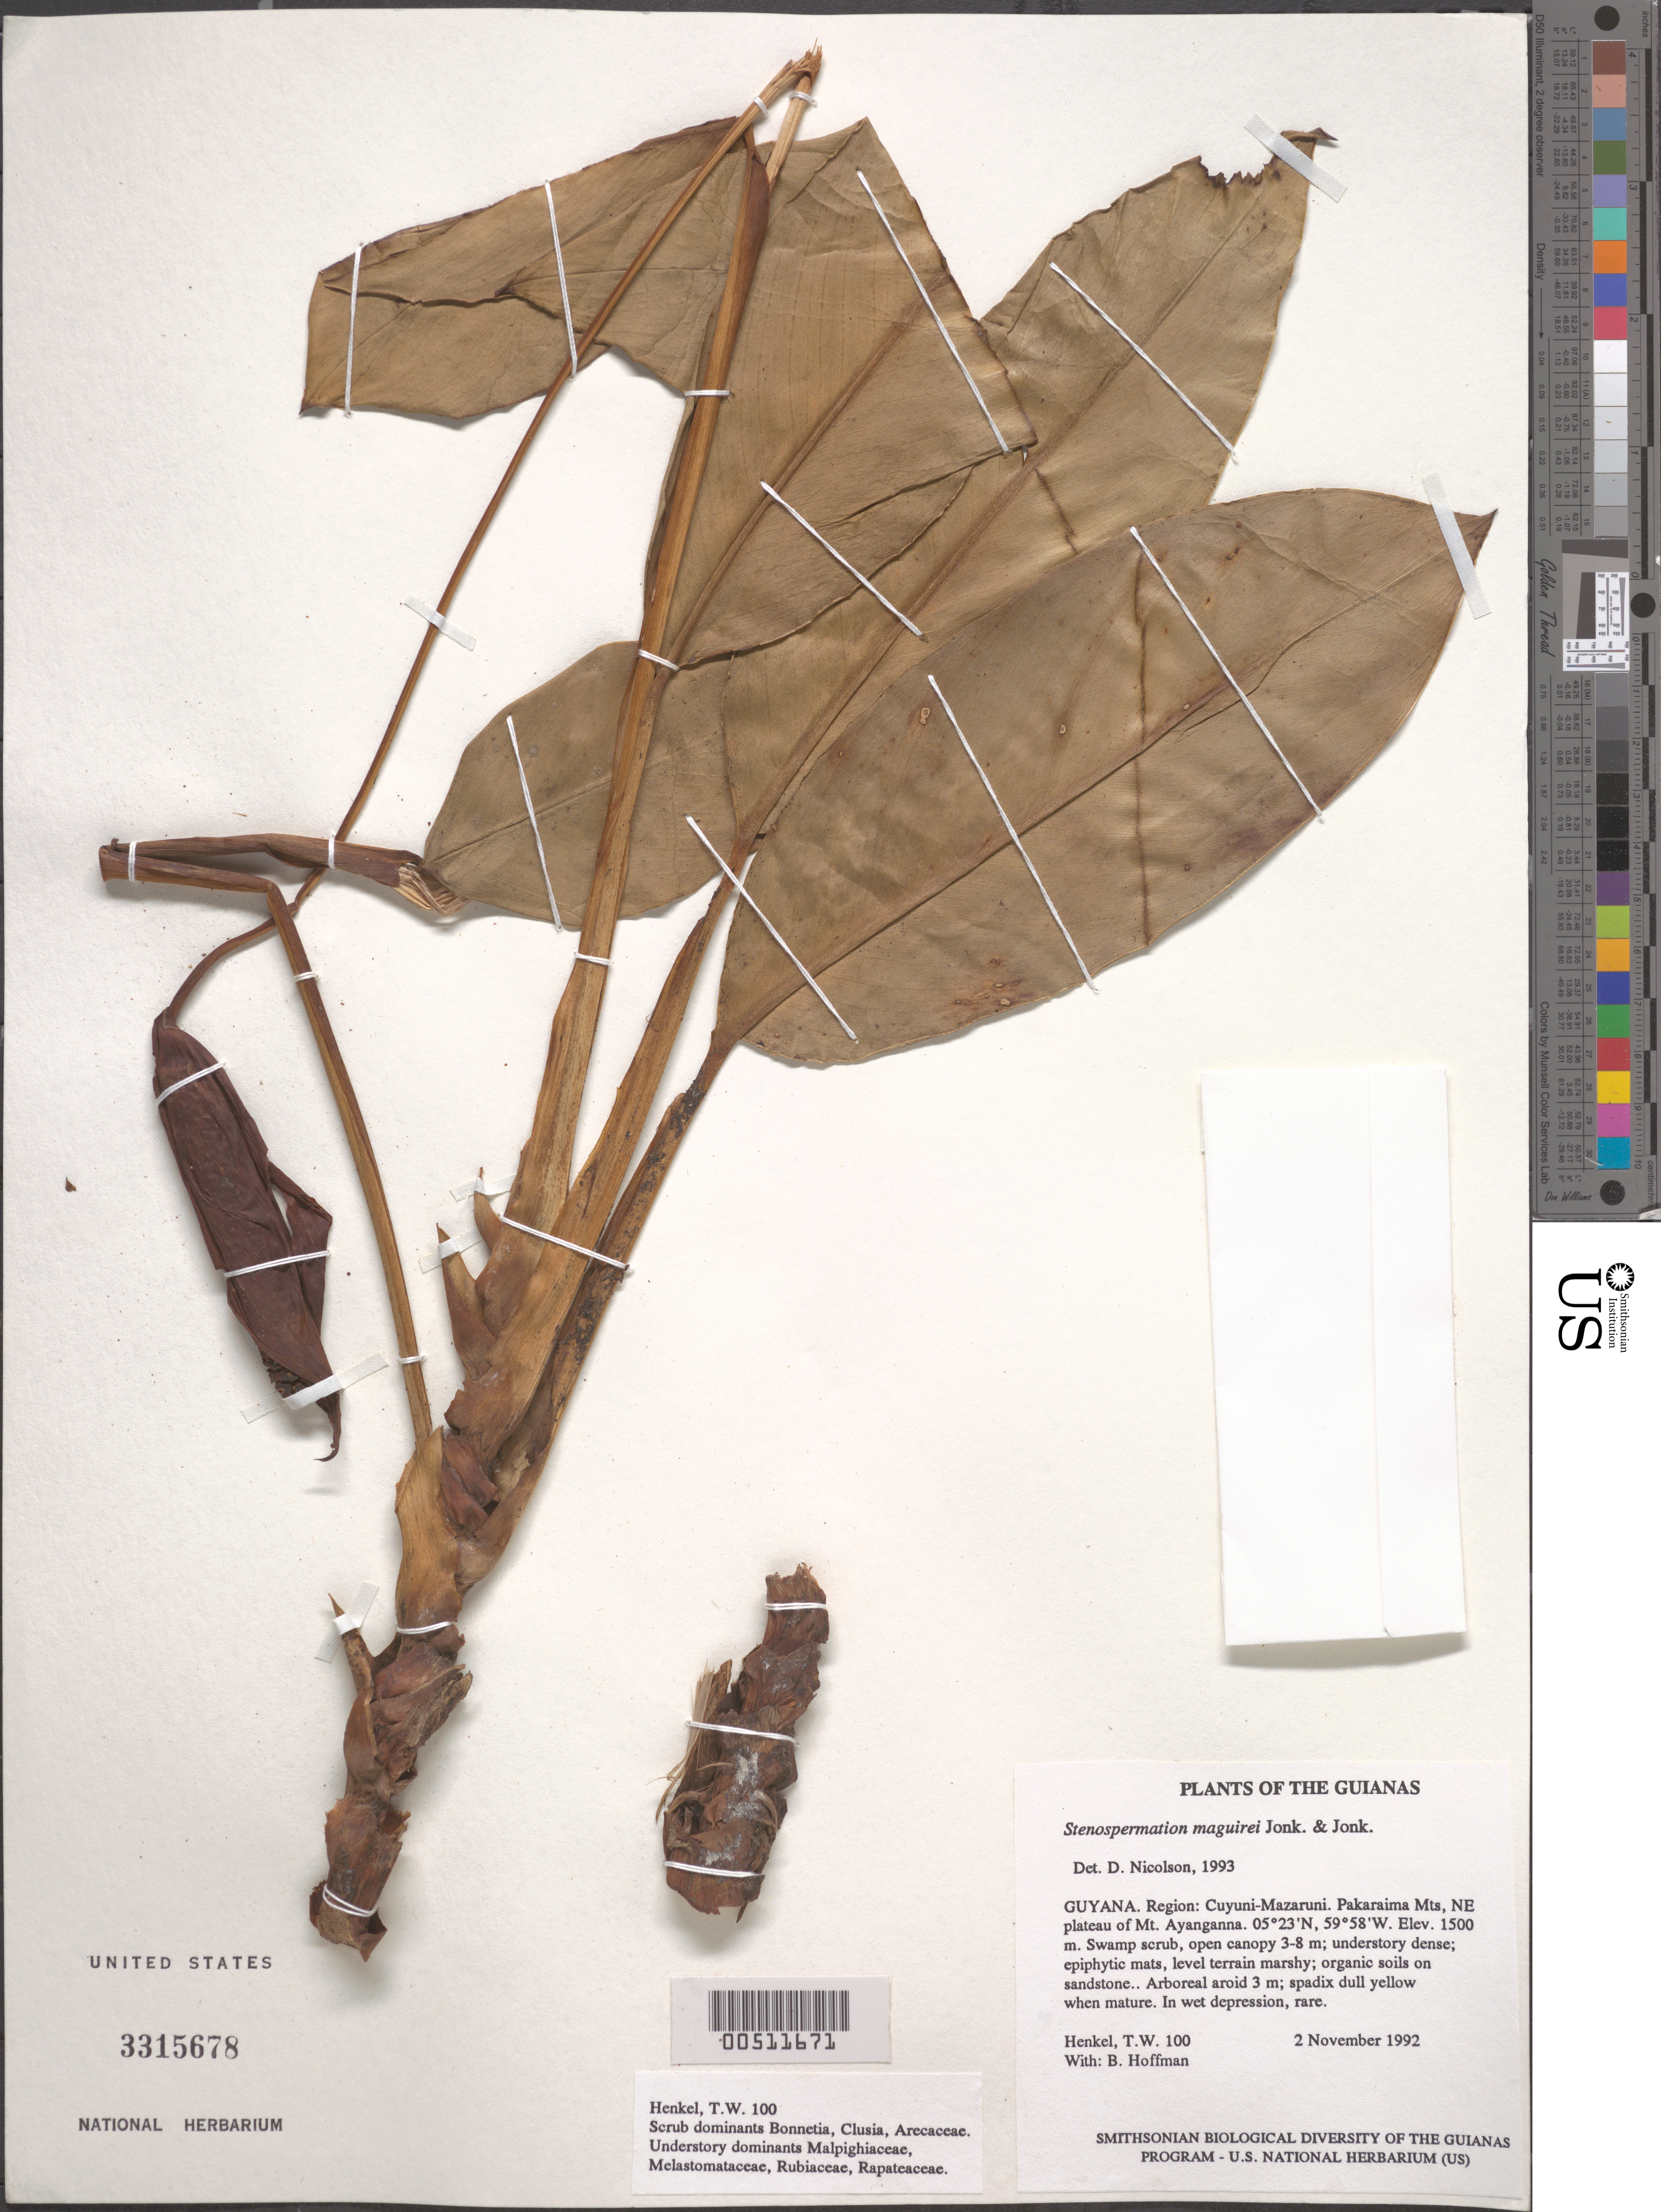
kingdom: Plantae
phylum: Tracheophyta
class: Liliopsida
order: Alismatales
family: Araceae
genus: Stenospermation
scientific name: Stenospermation maguirei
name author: A.M.E. Jonker & Jonker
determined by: Nicolson, Dan H.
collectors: T. Henkel & B. Hoffman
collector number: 100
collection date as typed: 2 November 1992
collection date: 1992-11-02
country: Guyana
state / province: Cuyuni-Mazaruni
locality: Pakaraima Mts, NE plateau of Mt. Ayanganna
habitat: Swamp scrub; open canopy 3-8 m; understory dense; epiphytic mats; level terrain, standing water, organic soils on sandstone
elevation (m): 1500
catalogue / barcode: US 3315678